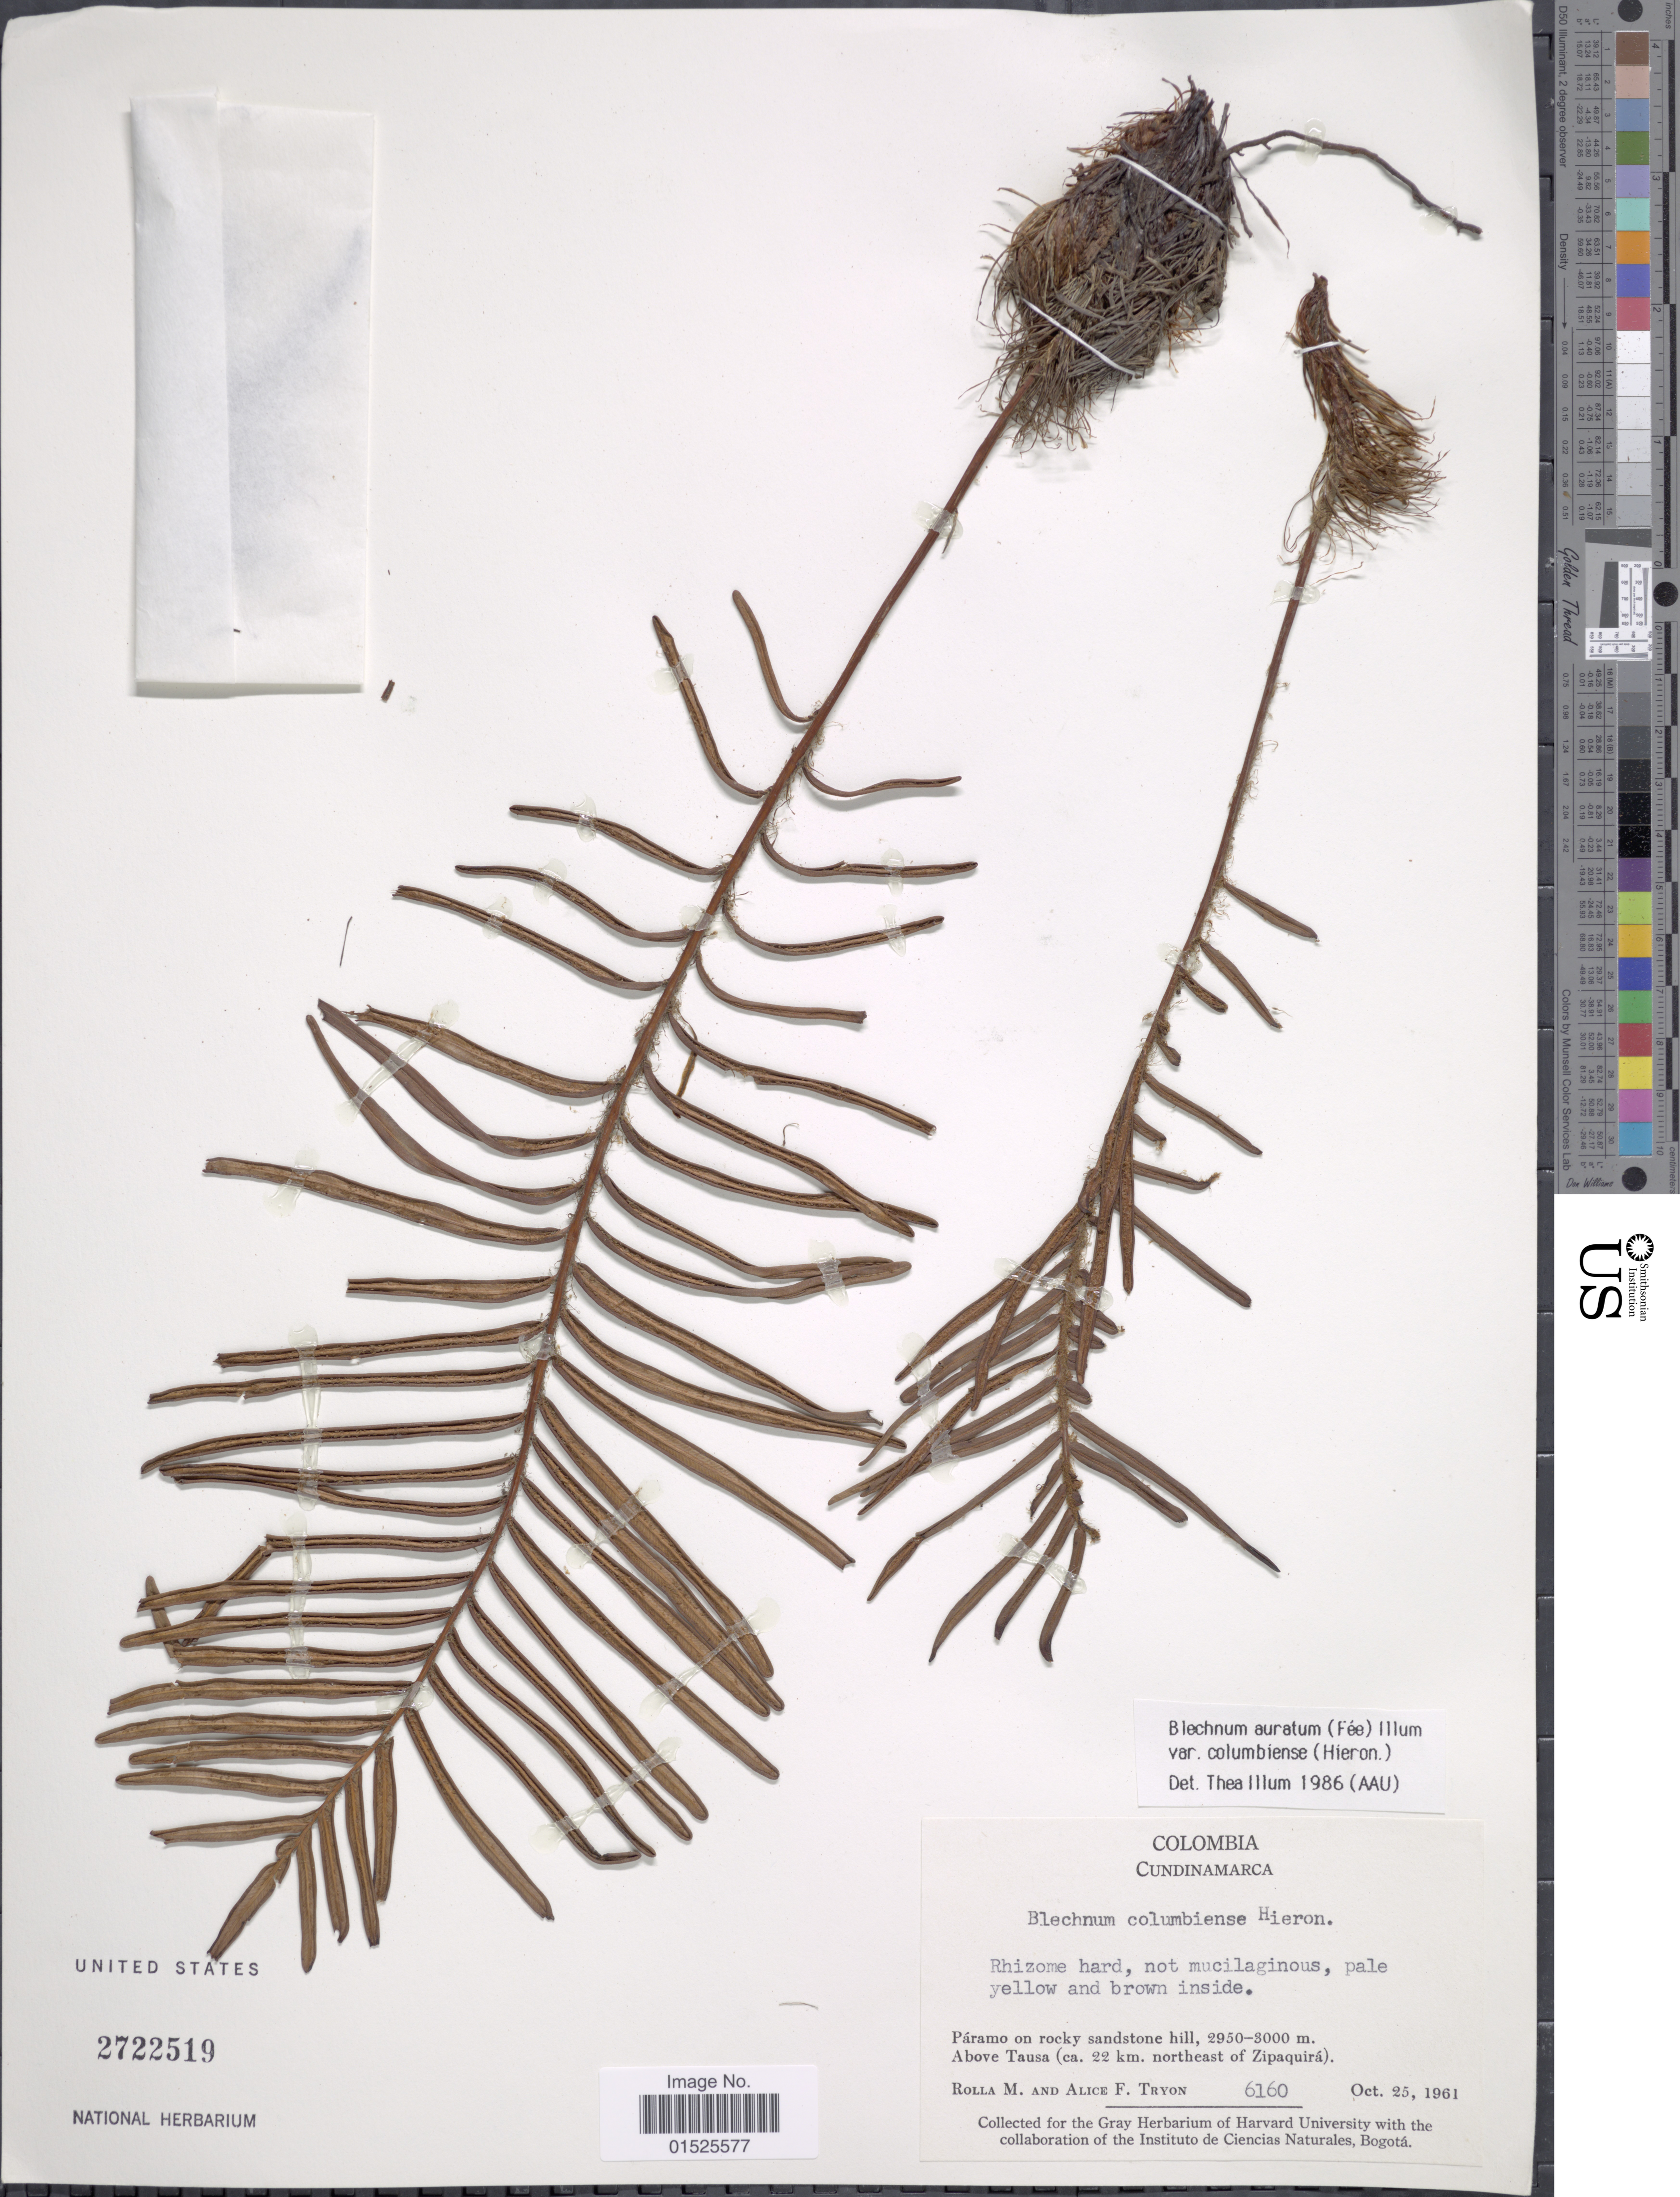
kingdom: Plantae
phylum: Tracheophyta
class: Polypodiopsida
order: Polypodiales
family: Blechnaceae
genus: Blechnum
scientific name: Blechnum columbiense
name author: Hieron.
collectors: R. M. Tryon & A. F. Tryon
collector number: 6160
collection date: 1961-10-25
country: Colombia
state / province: Cundinamarca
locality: Above Tausa (ca. 22 km. northeast of Zipaquirá)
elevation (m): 2950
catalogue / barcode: US 2722519